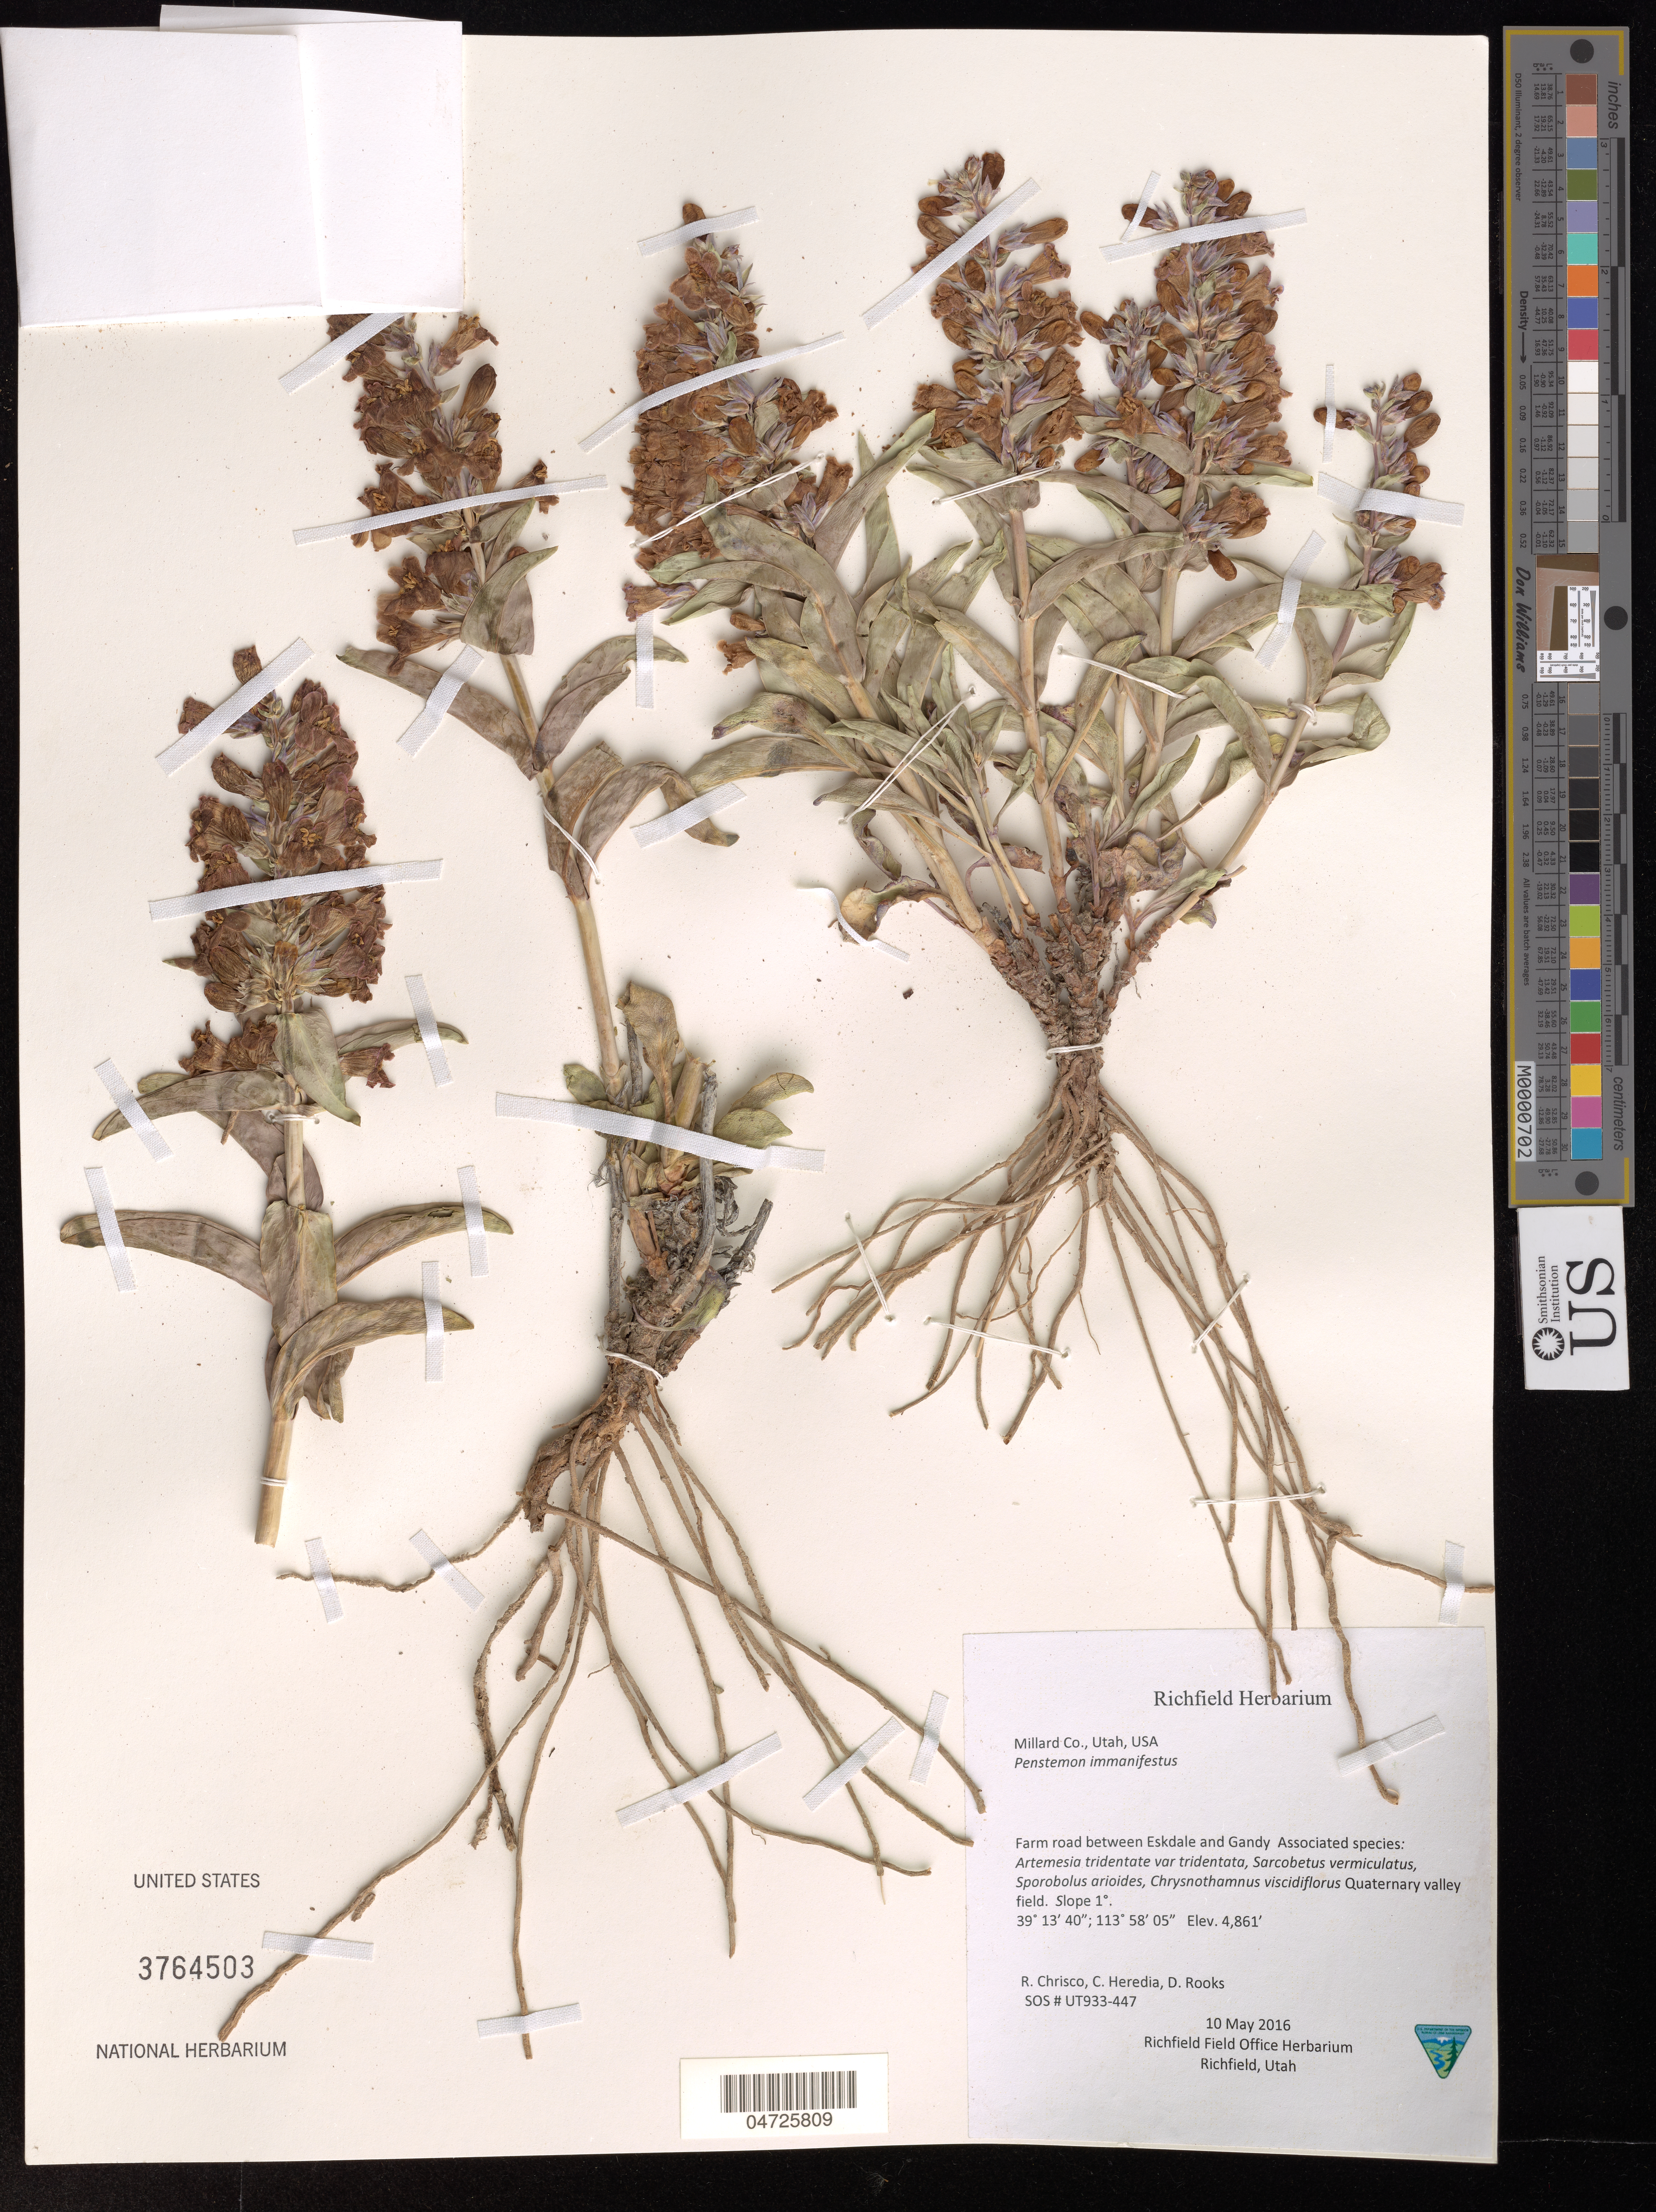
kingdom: Plantae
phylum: Tracheophyta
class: Magnoliopsida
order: Lamiales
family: Plantaginaceae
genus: Penstemon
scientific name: Penstemon immanifestus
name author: N.H. Holmgren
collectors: R. Chrisco, C. Heredia & D. Rooks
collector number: SOS # UT933-447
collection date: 2016-05-10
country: United States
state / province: Utah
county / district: Millard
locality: Millard Co. Farm road between Eksdale and Gandy.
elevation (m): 1482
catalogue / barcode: US 3764503